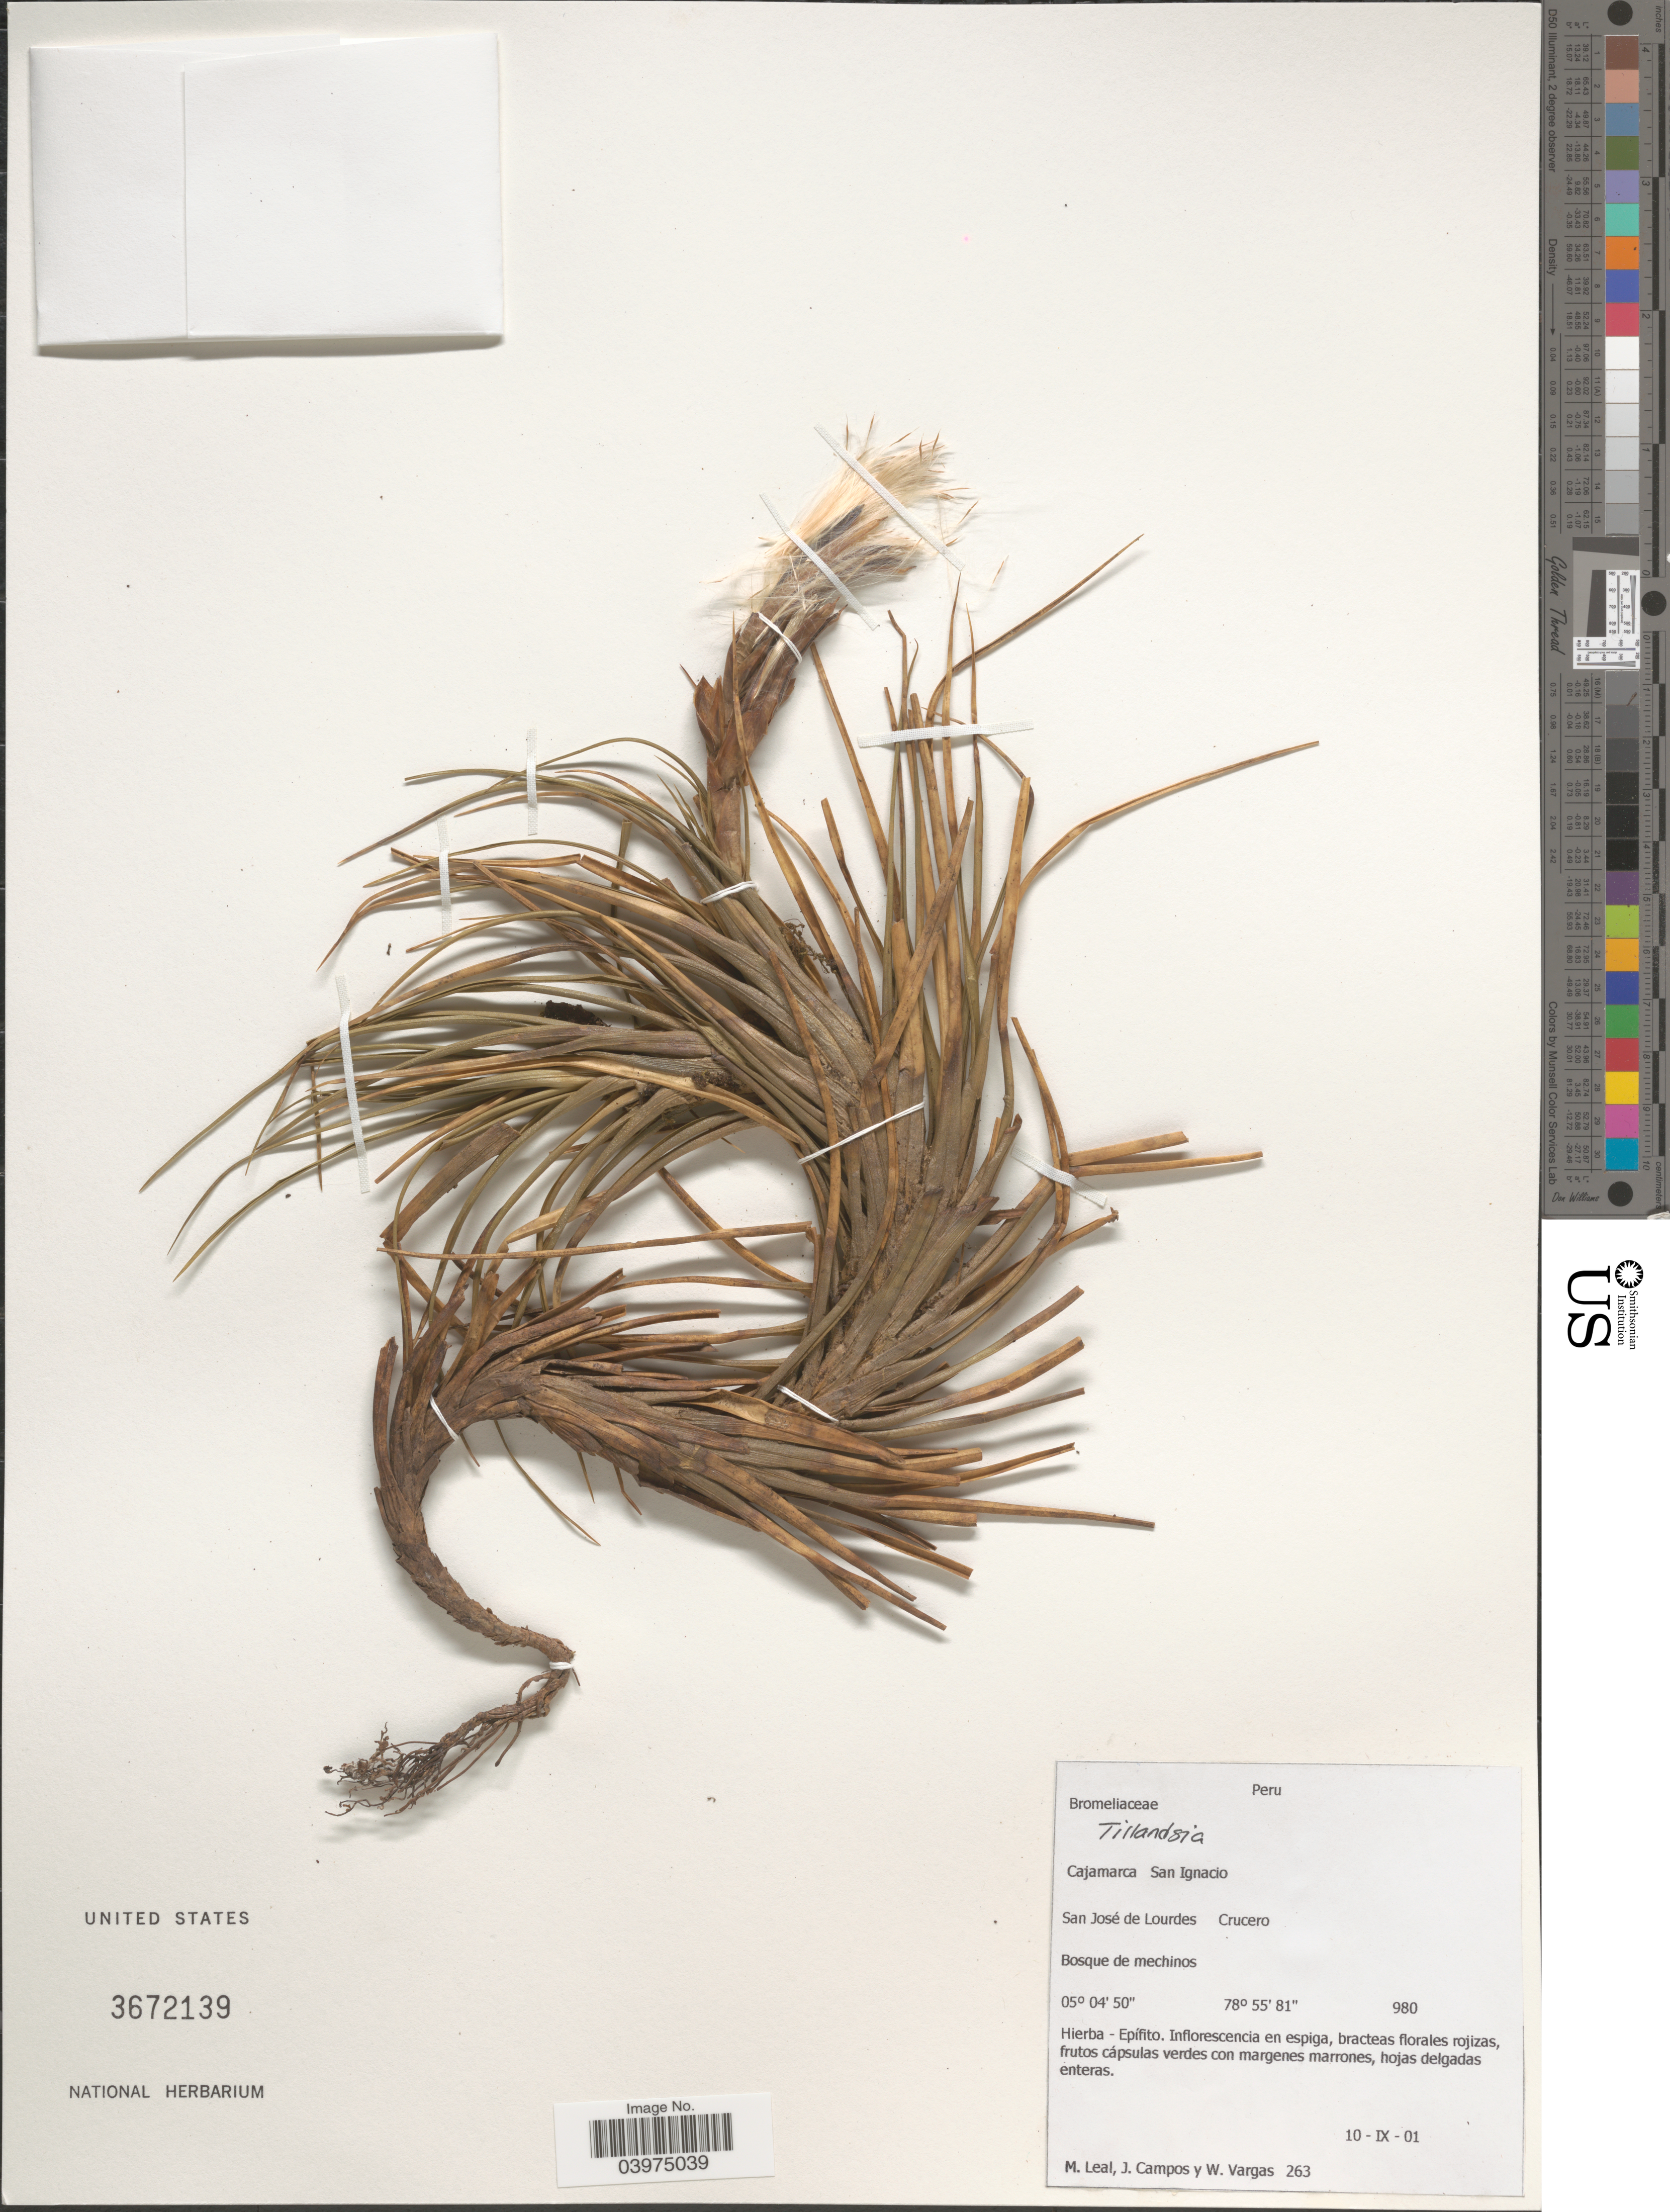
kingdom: Plantae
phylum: Tracheophyta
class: Liliopsida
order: Poales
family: Bromeliaceae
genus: Tillandsia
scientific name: Tillandsia sp.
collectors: M. E. Leal, J. Campos & W. Vargas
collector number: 263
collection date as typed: Transcribed d/m/y: 10/9/1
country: Peru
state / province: Cajamarca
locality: San Ignacio. San José de Lourdes. Crucero.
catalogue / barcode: US 3672139